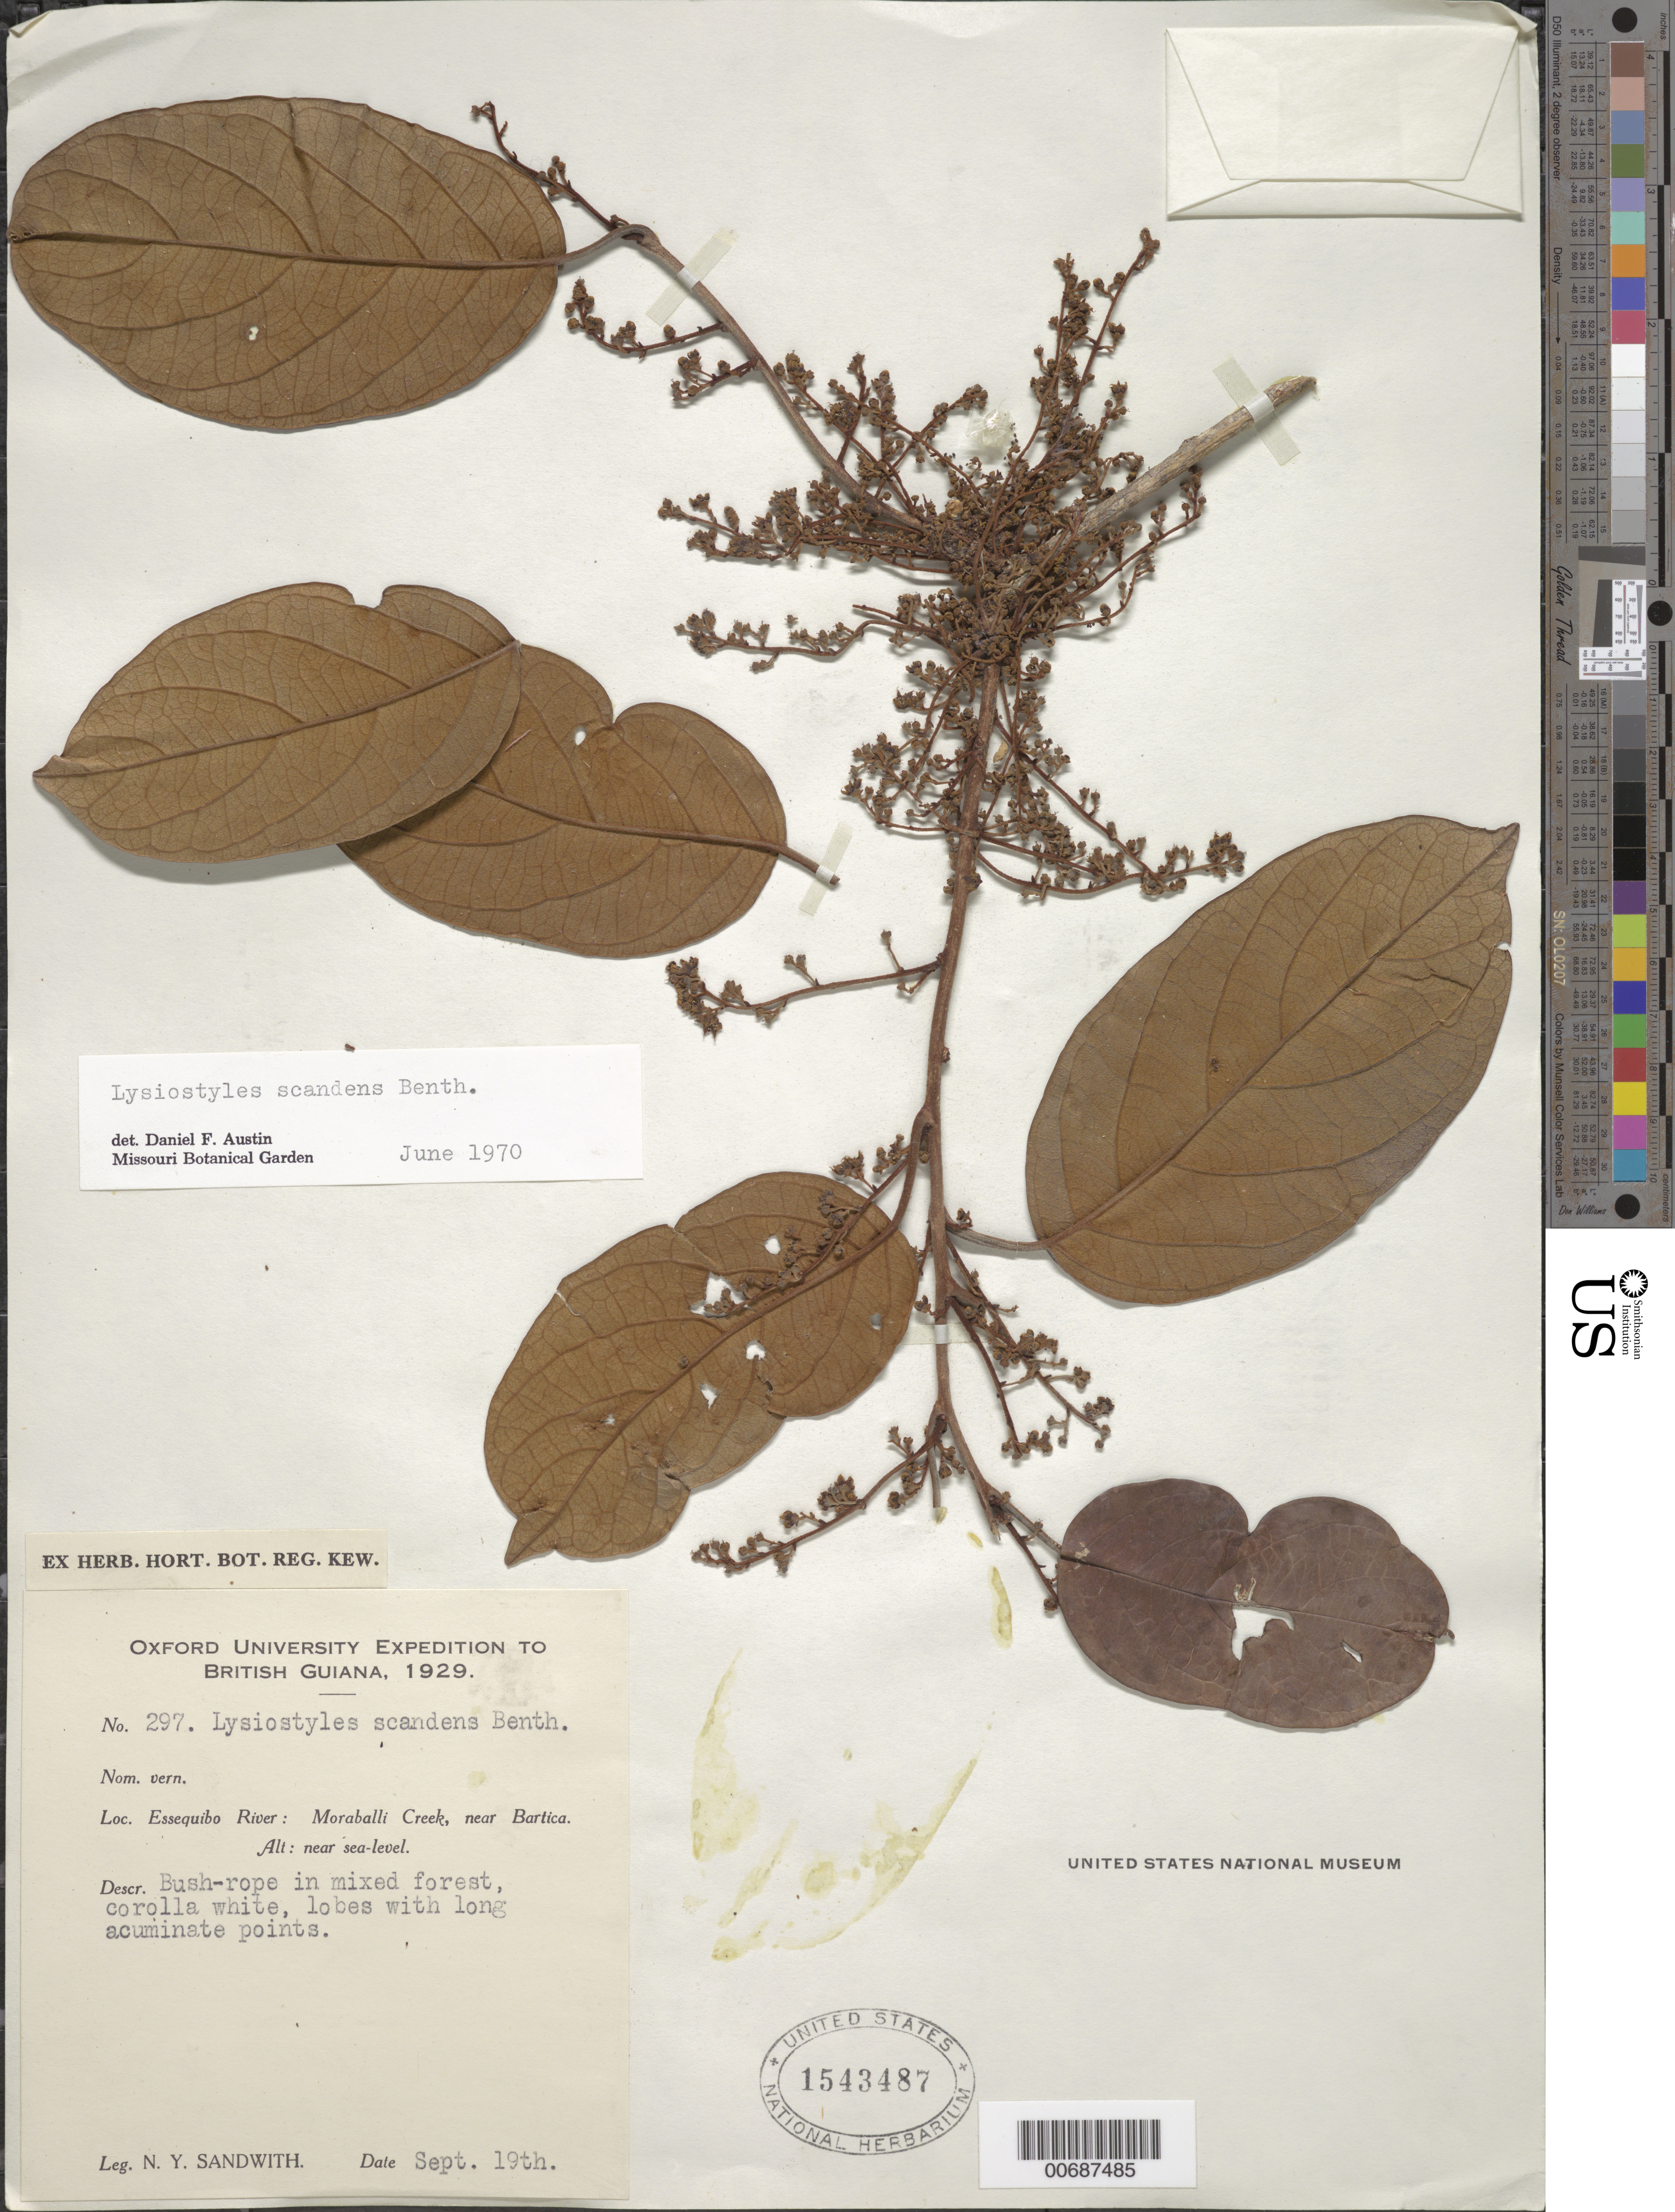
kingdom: Plantae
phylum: Tracheophyta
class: Magnoliopsida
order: Solanales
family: Convolvulaceae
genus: Lysiostyles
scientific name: Lysiostyles scandens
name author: Benth.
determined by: Austin, D. F.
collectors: N. Y. Sandwith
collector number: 297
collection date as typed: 18-Sep-29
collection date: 1929-09-18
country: Guyana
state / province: U. Demerara-Berbice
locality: Moraballi Creek, Essequibo R., near Bartica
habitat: Mixed forest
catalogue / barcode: US 1543487